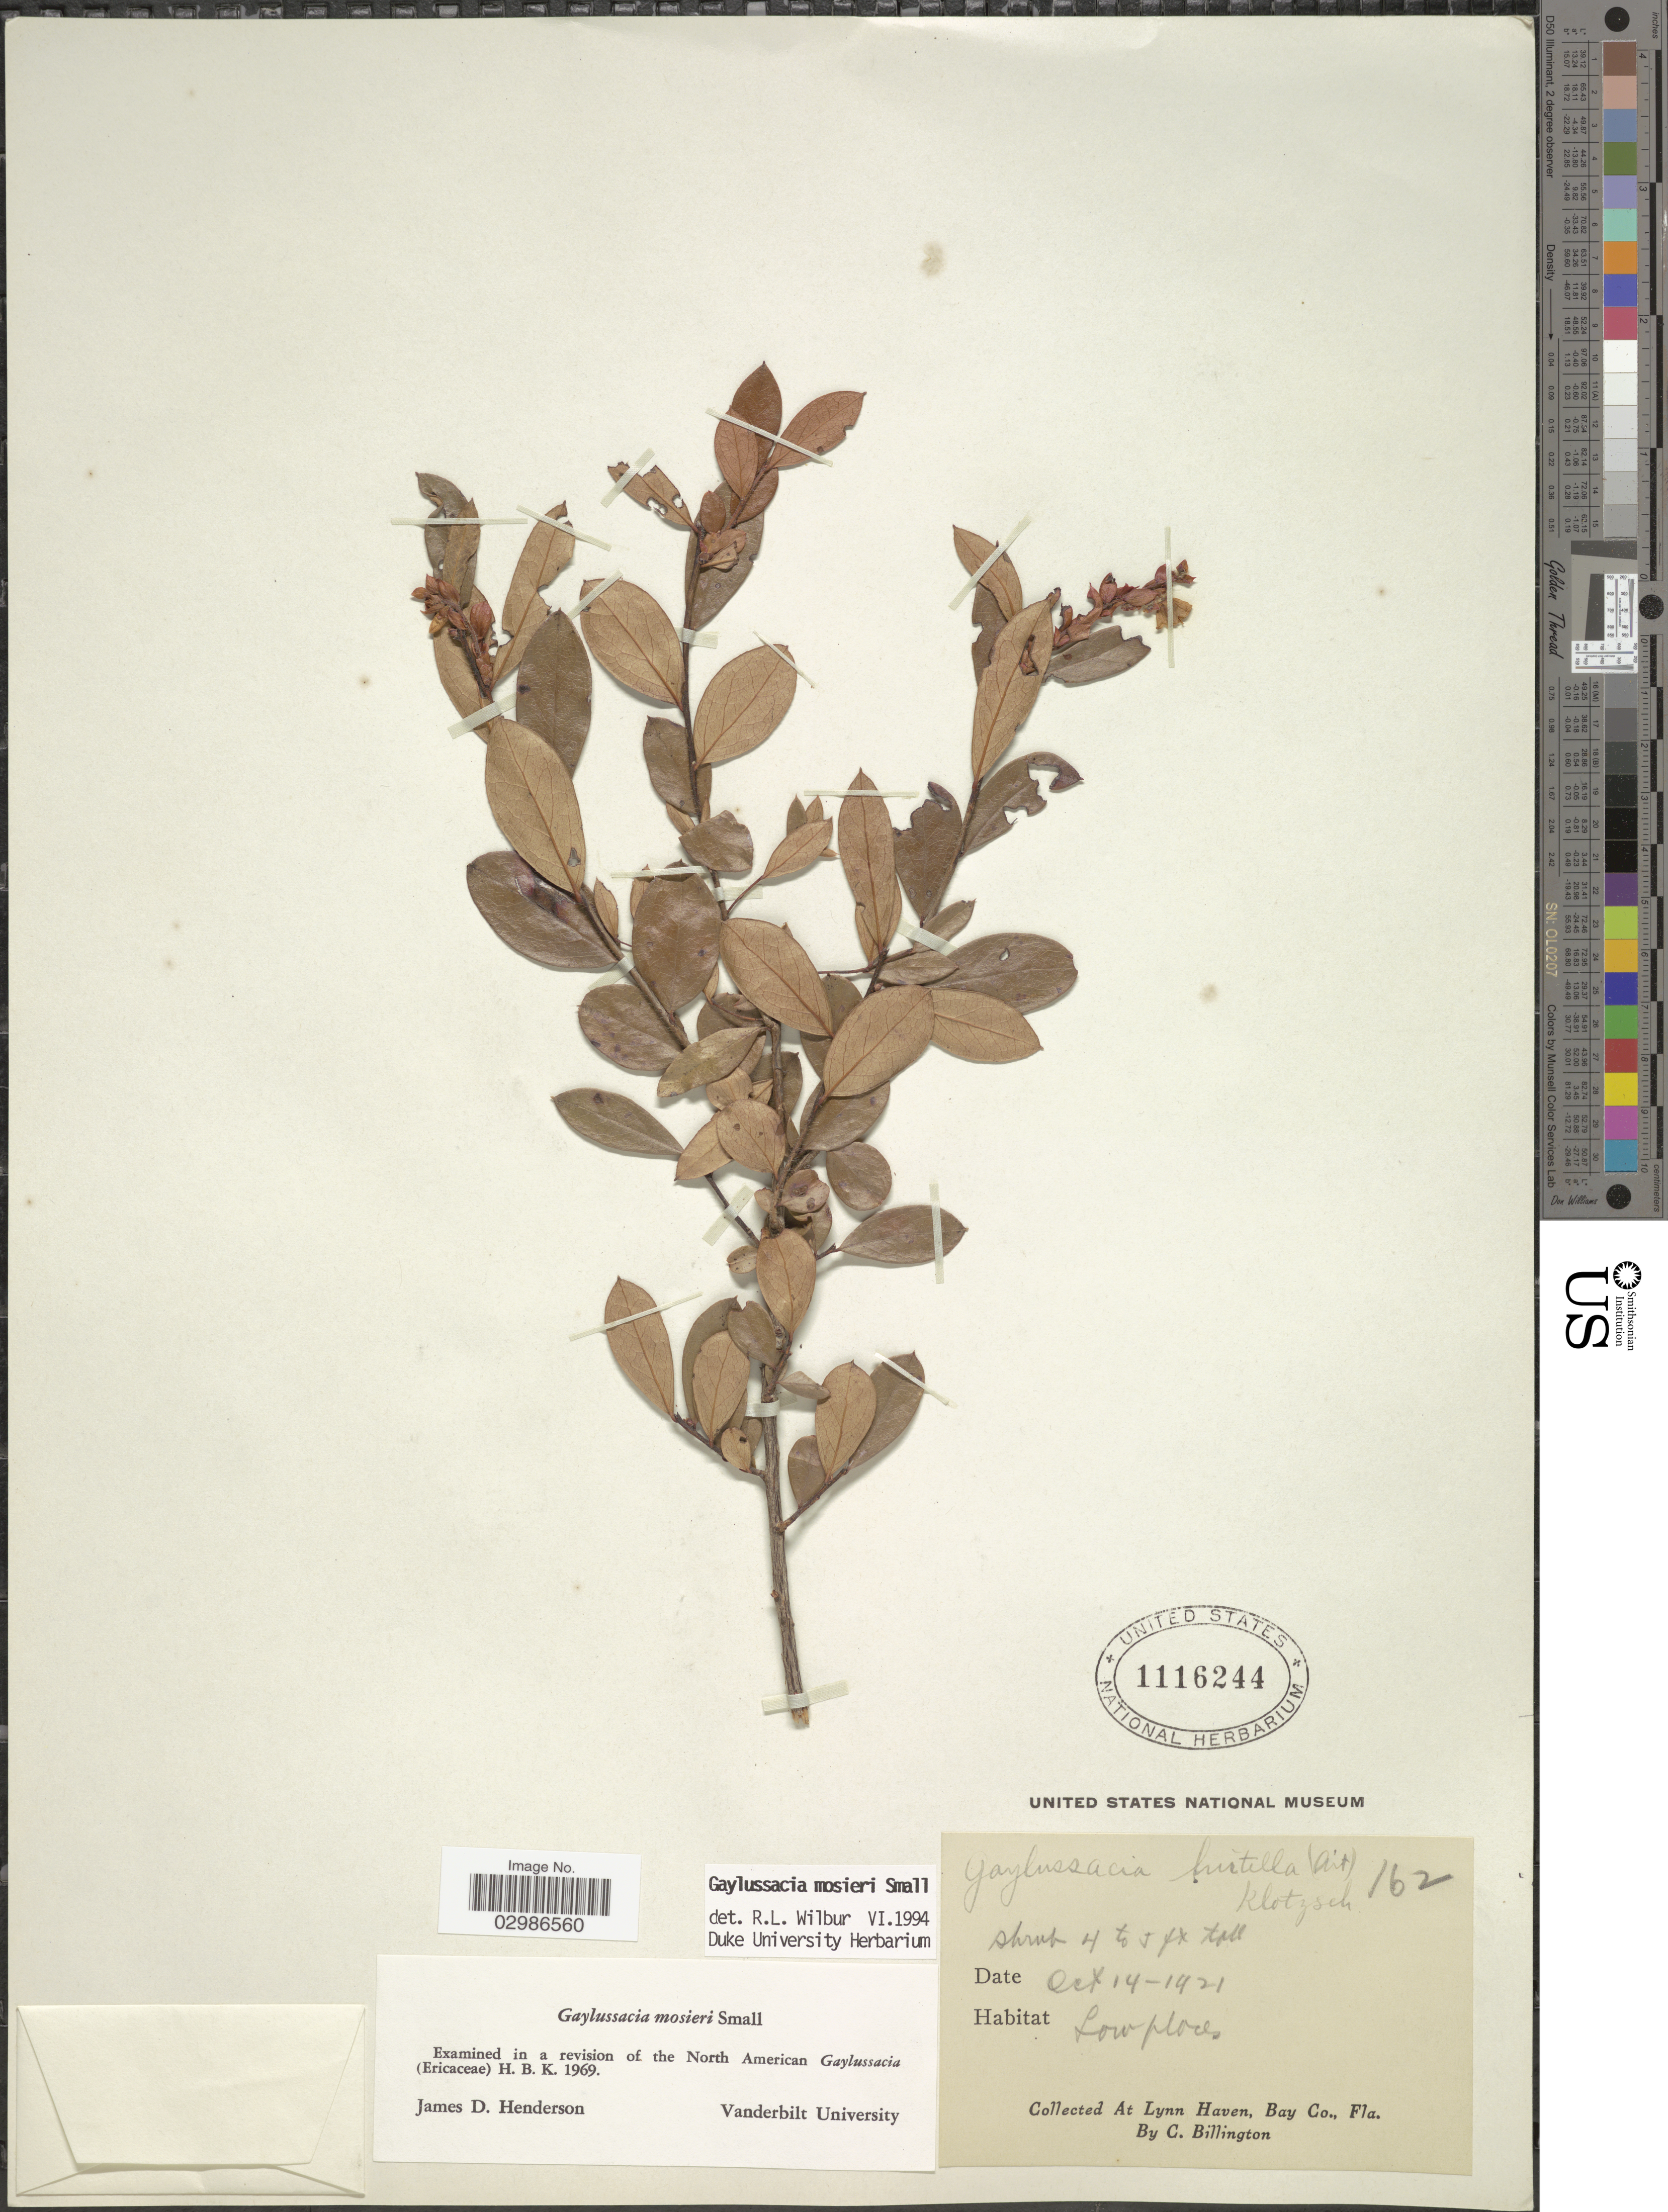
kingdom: Plantae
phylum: Tracheophyta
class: Magnoliopsida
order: Ericales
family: Ericaceae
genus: Gaylussacia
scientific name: Gaylussacia mosieri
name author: Small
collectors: C. Billington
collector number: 162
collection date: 1921-10-14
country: United States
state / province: Florida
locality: At Lynn Haven, Bay Co., Fla.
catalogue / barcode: US 1116244